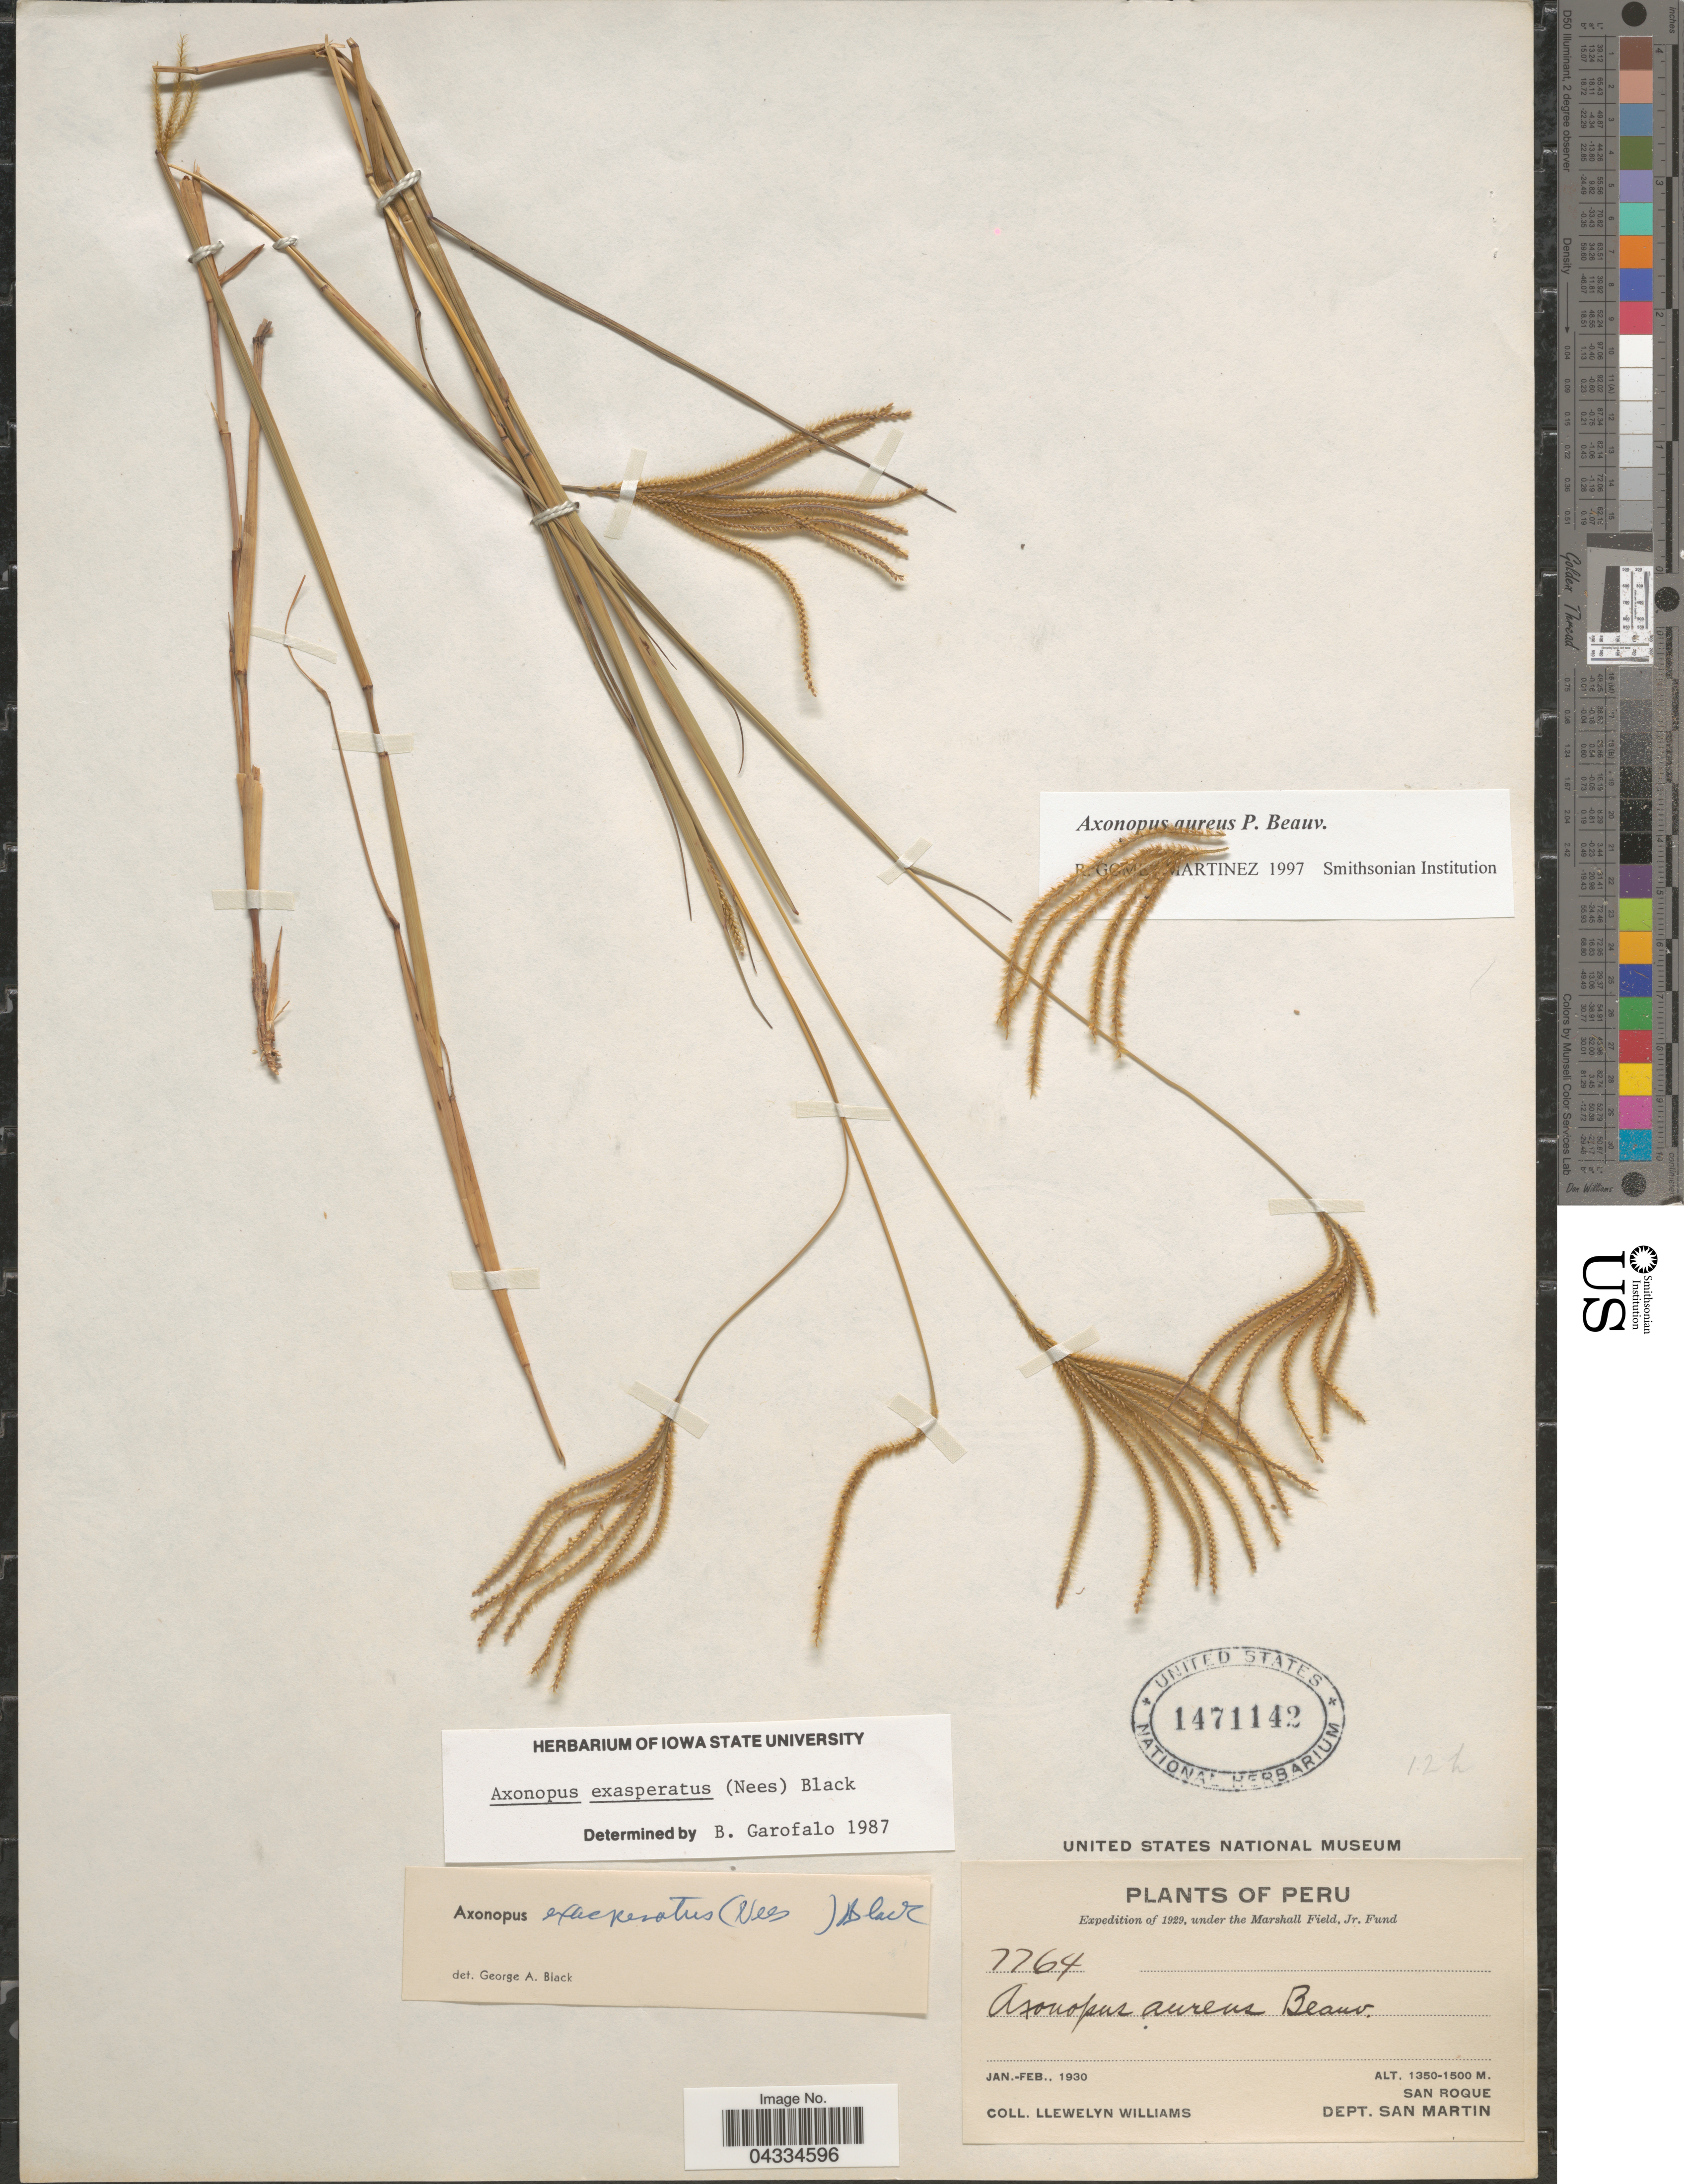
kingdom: Plantae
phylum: Tracheophyta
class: Liliopsida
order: Poales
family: Poaceae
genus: Axonopus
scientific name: Axonopus aureus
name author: P. Beauv.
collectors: Ll. Williams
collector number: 7764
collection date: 1930-01/1930-02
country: Peru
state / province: San Martín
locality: Expedition of 1929. San Roque. Dept. San Martin.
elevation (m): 1350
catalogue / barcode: US 1471142